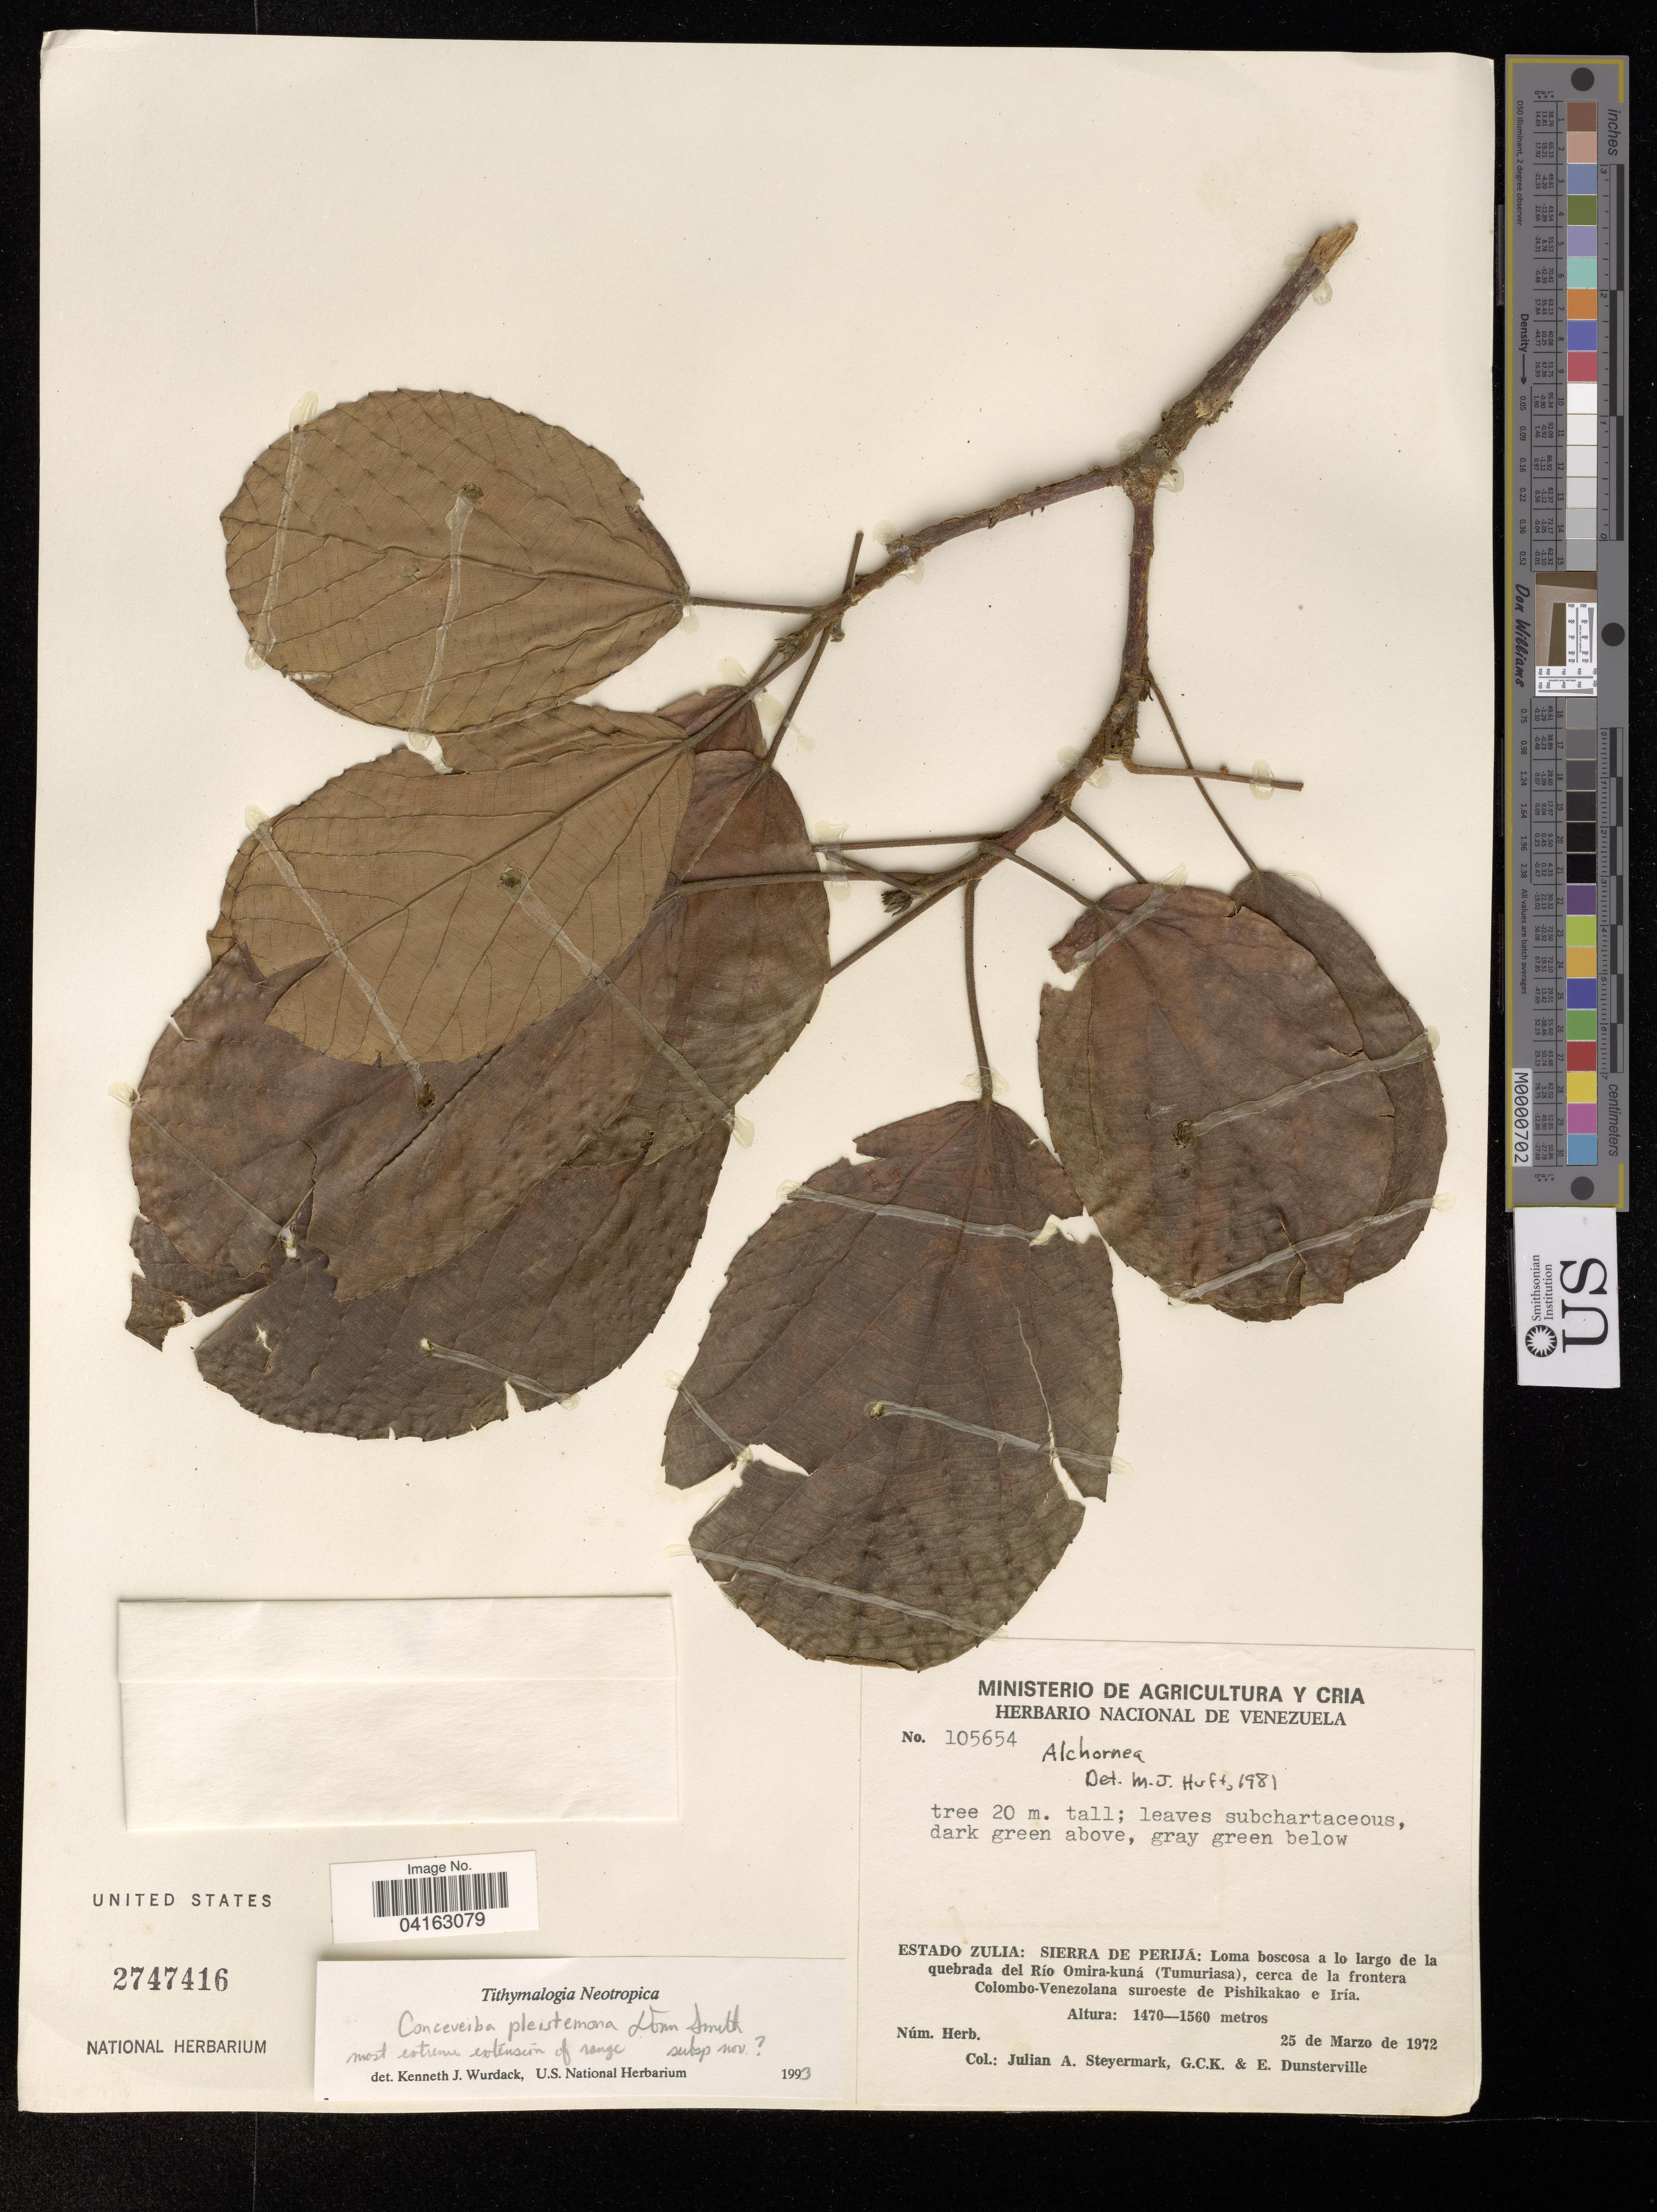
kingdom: Plantae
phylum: Tracheophyta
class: Magnoliopsida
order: Malpighiales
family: Euphorbiaceae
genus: Conceveiba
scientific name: Conceveiba pleiostemona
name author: Donn. Sm.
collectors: J. Steyermark, G. C. K. Dunsterville & E. Dunsterville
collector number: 105654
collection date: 1972-03-25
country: Venezuela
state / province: Zulia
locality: Sierra De Perija: Loma Boscosa a lo largo de la quebrada del Río Omira-kuná (Tumuriasa), cerca de la frontera Colombo-Venezolana suroeste de Pishikakao e Iría.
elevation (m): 1470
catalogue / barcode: US 2747416